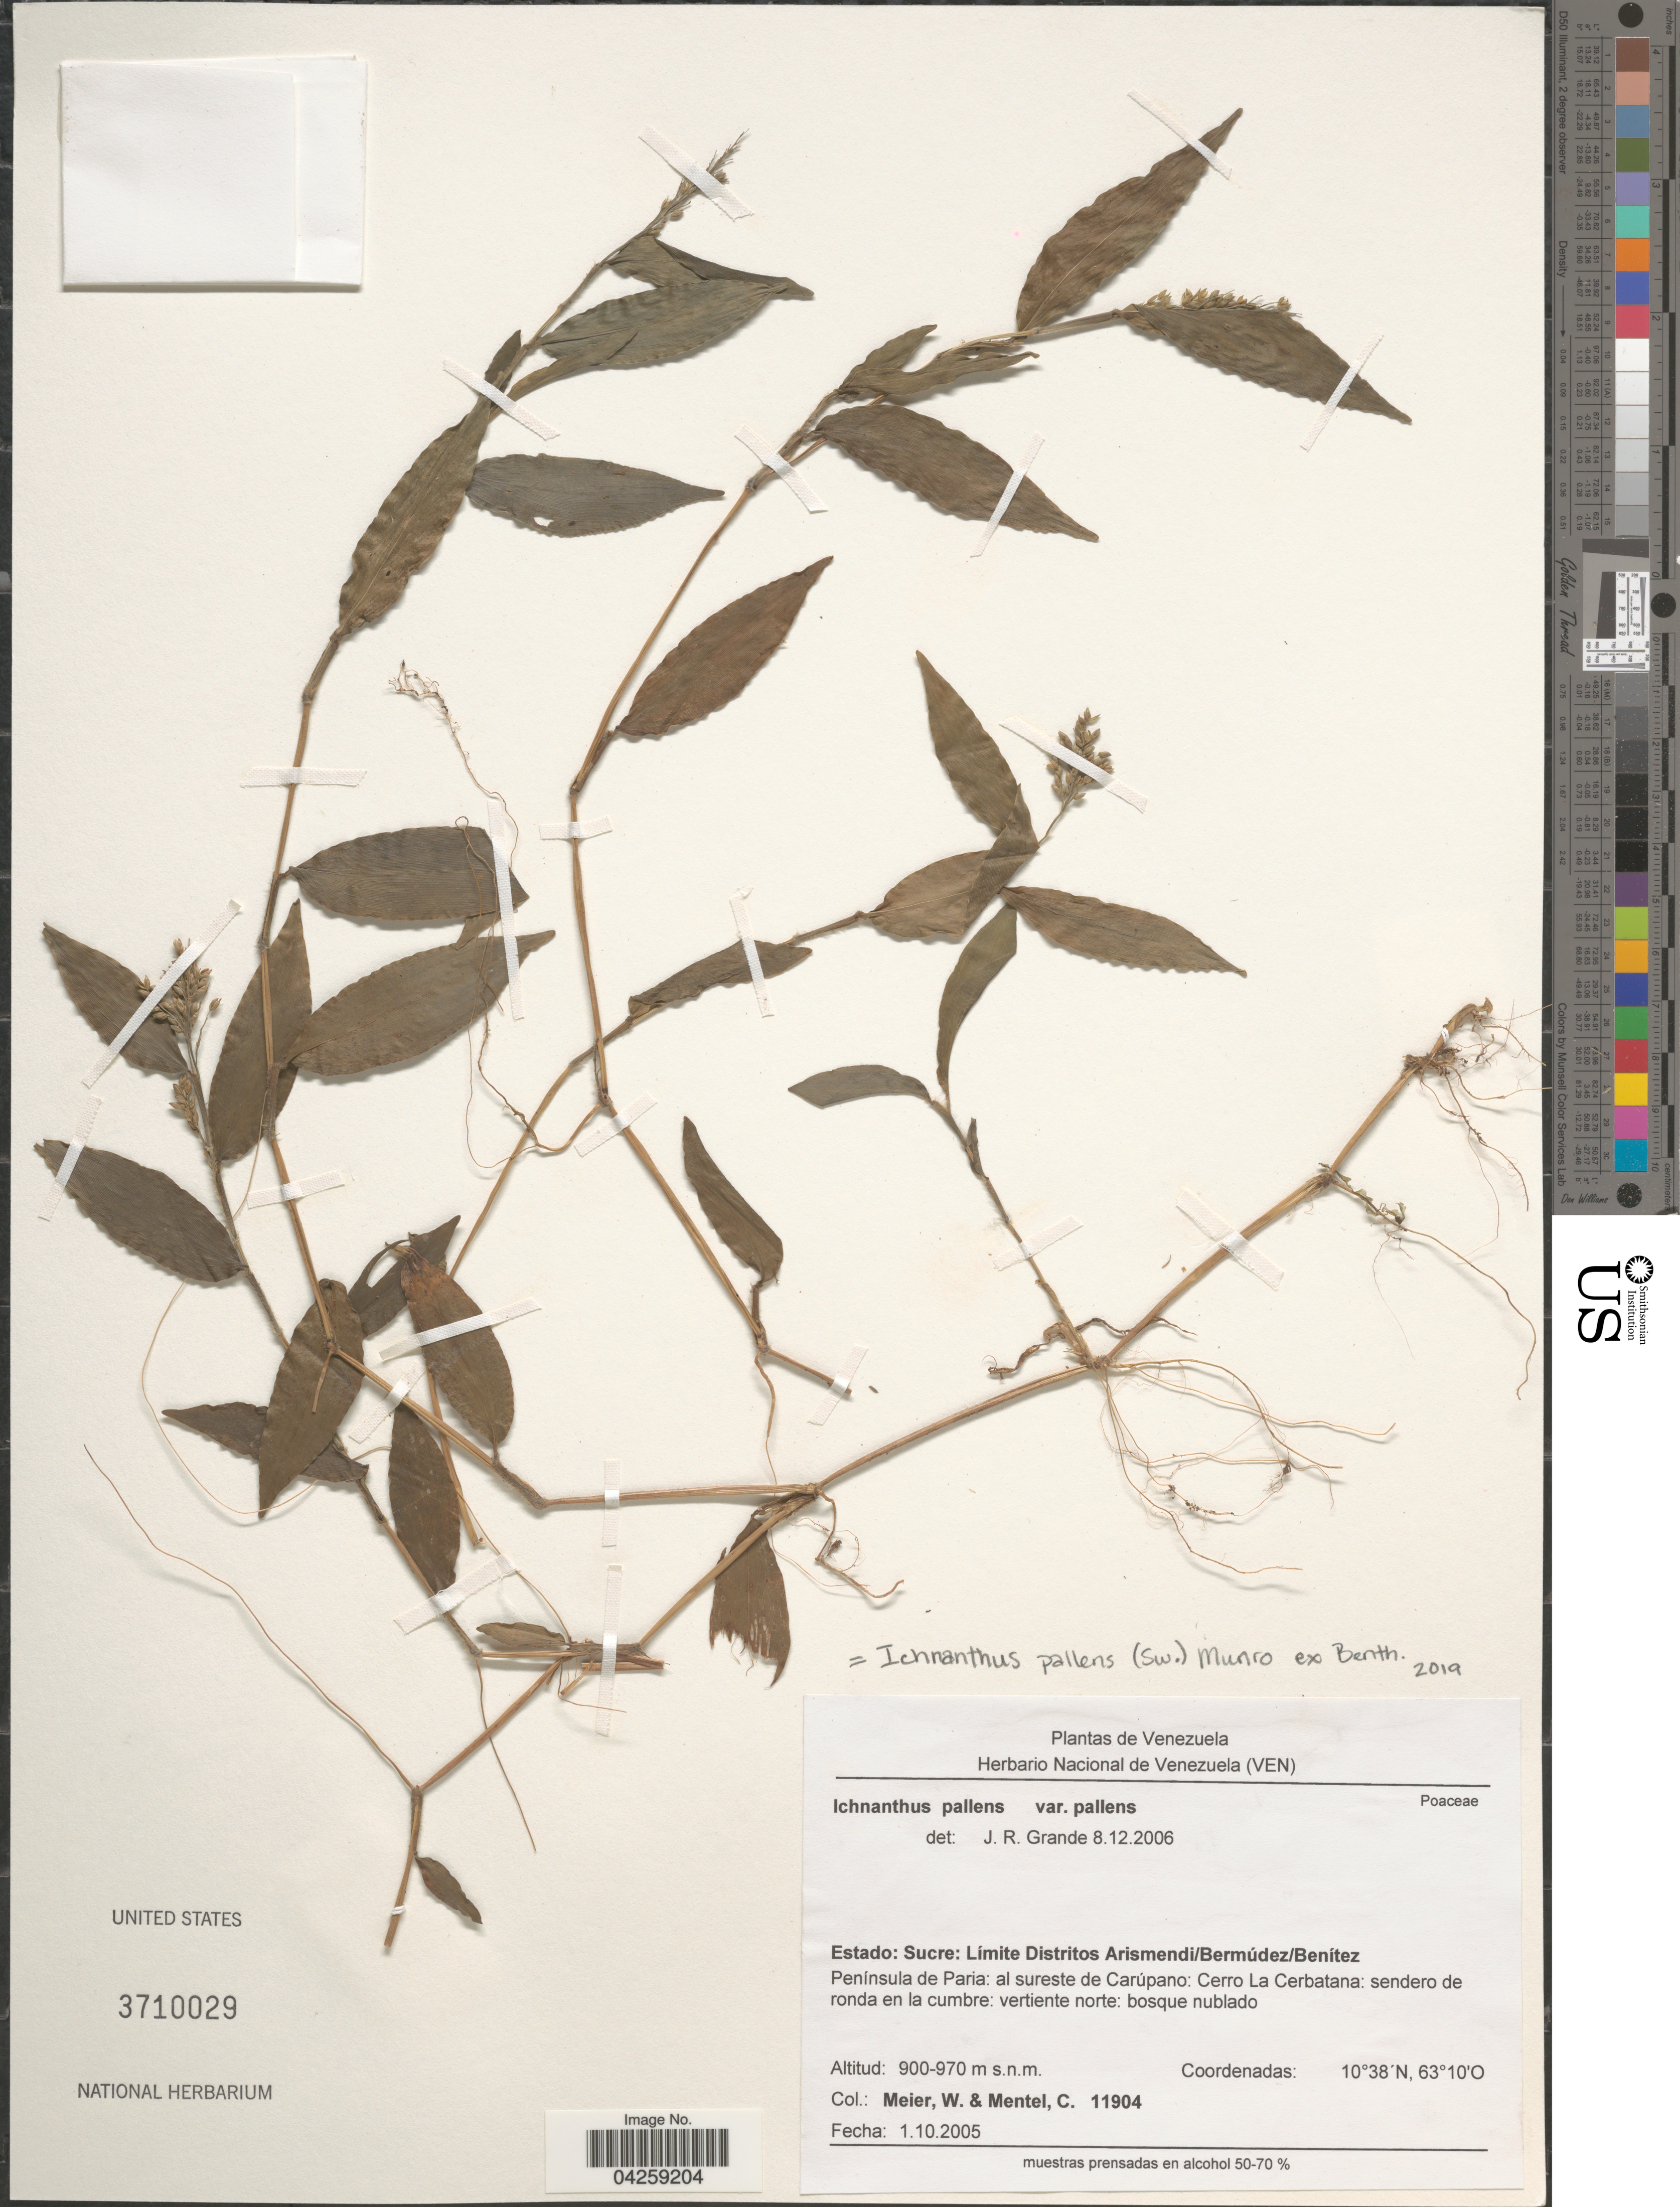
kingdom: Plantae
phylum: Tracheophyta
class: Liliopsida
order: Poales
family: Poaceae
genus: Ichnanthus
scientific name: Ichnanthus pallens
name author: (Sw.) Munro ex Benth.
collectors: W. Meier & C. Mentel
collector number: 11904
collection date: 2005-10-01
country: Venezuela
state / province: Sucre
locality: Límite Distritos Arismendi/Bermúdez/Benítez. Península de Paria: al sureste de Carúpano: Cerro La Cerbatana: sendero de ronda en la cumbre: vertiente norte: bosque nublado.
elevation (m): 900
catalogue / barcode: US 3710029